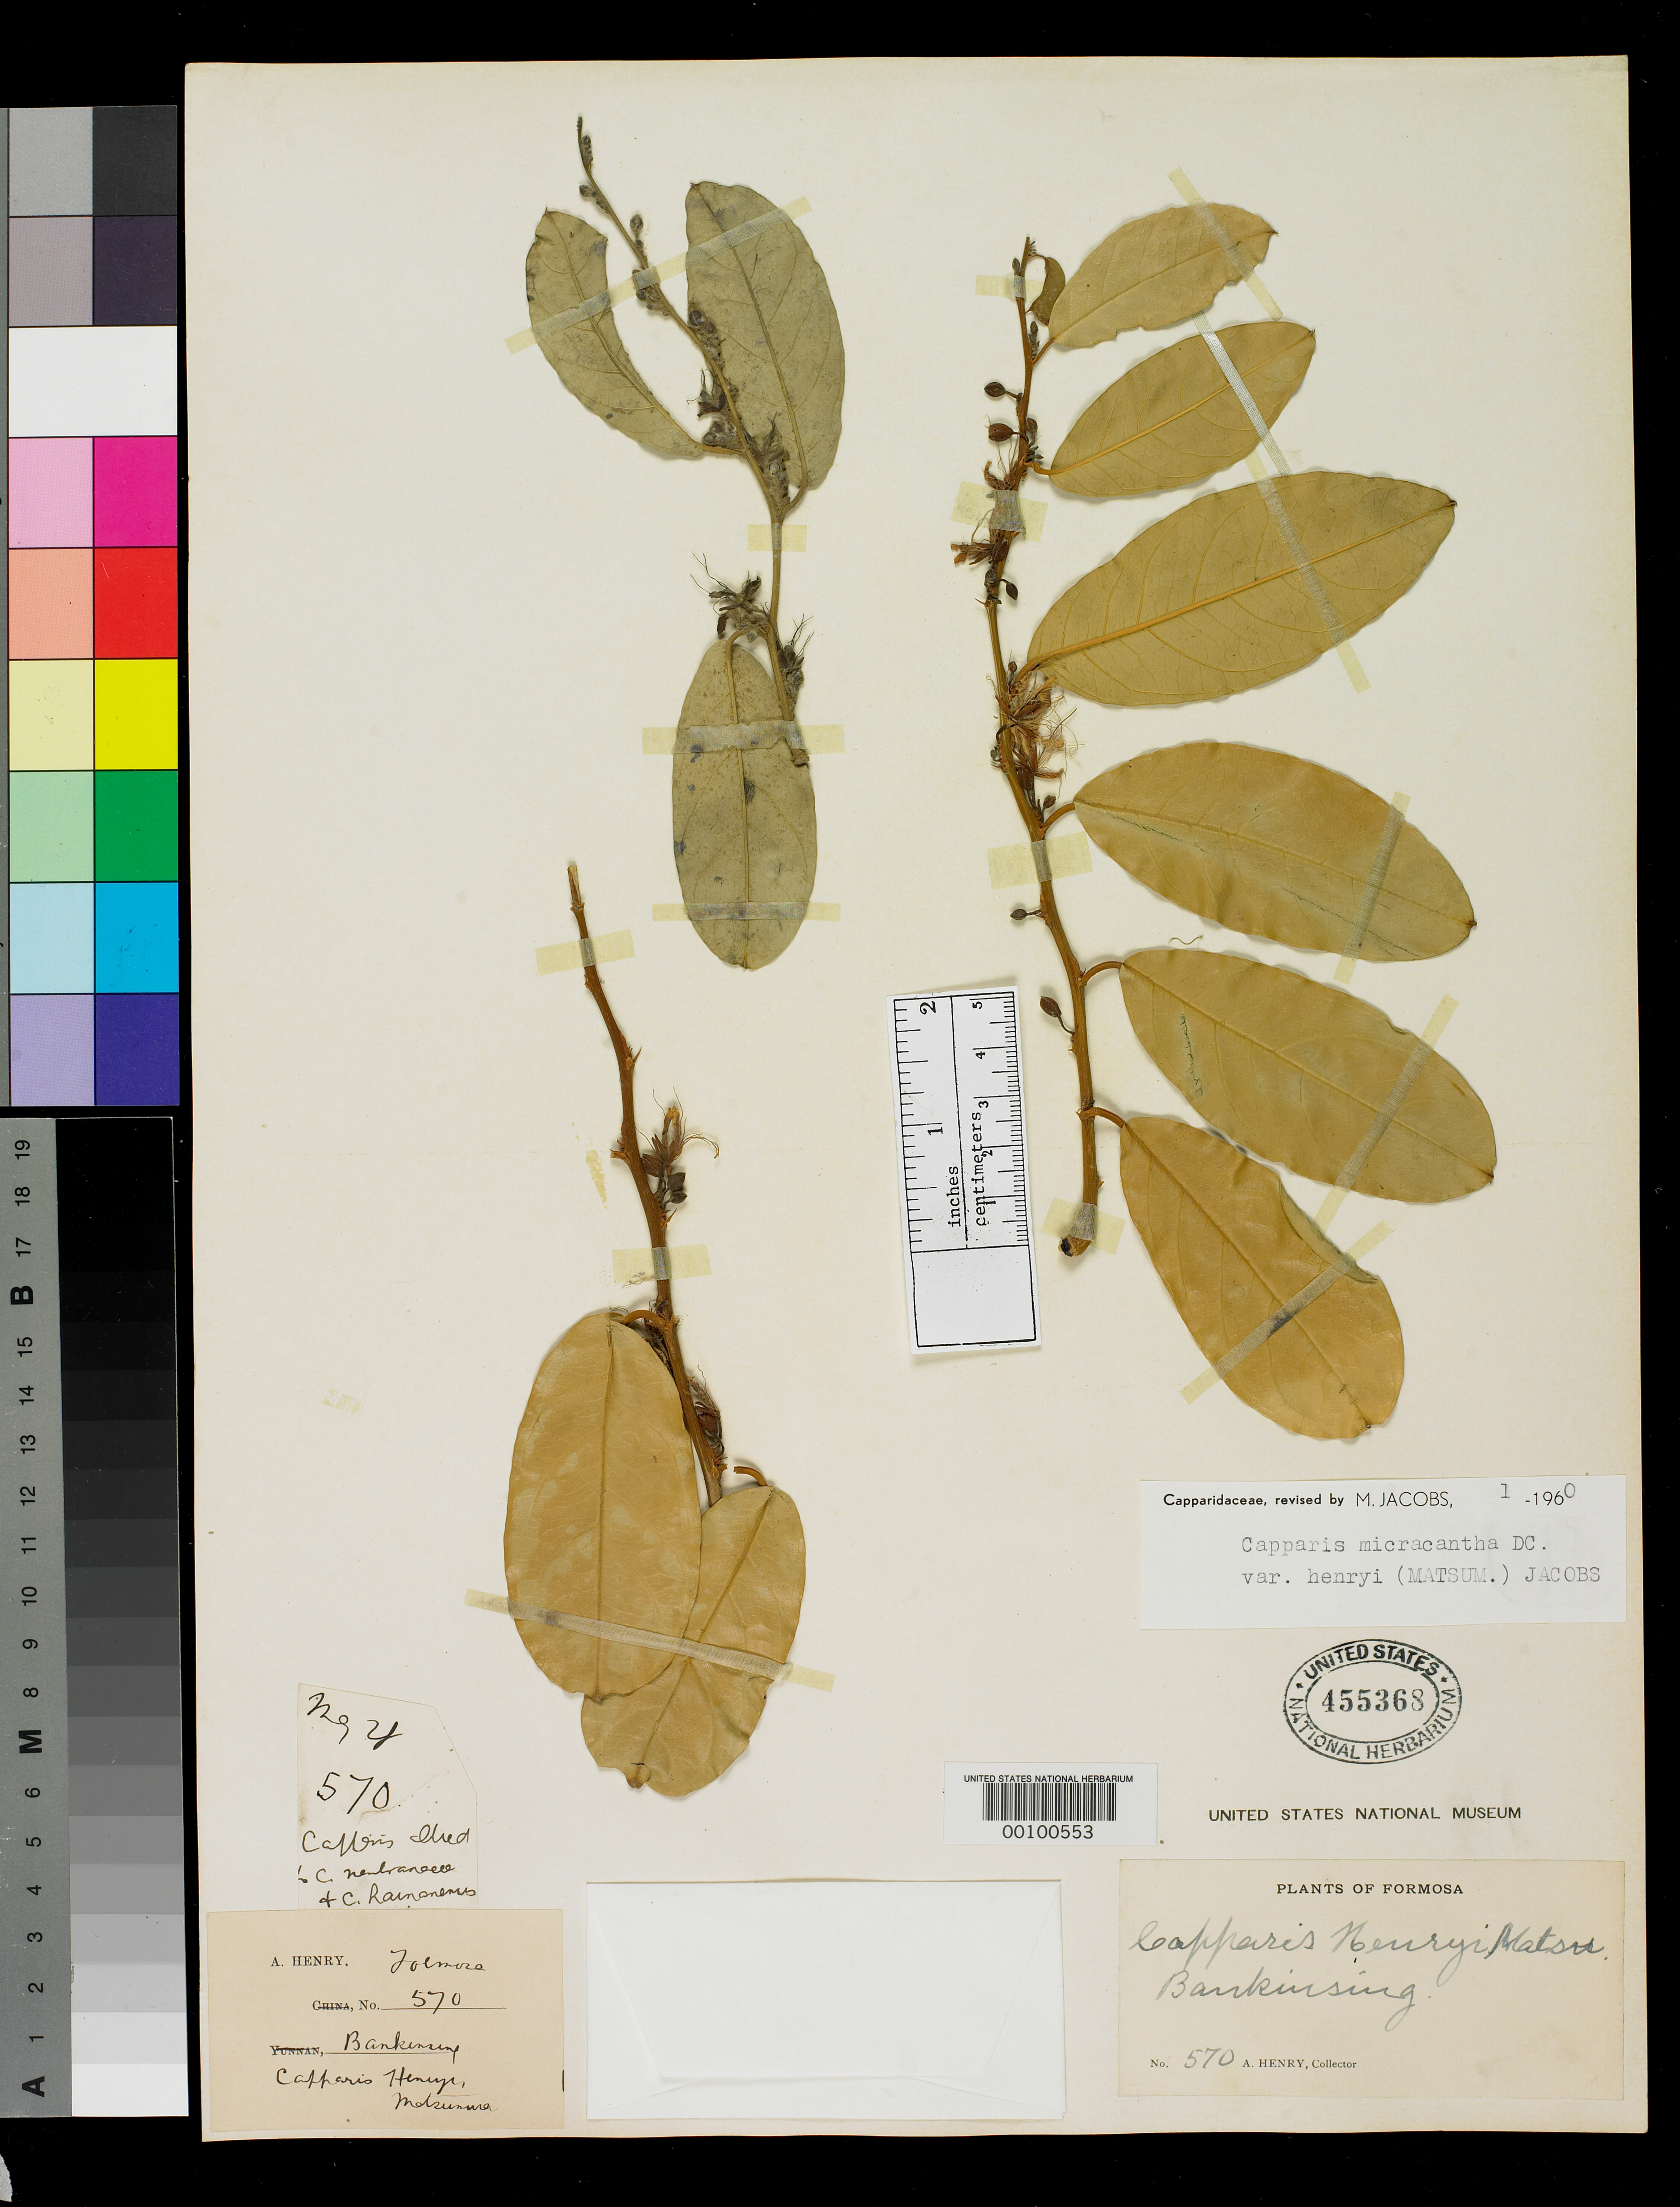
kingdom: Plantae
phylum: Tracheophyta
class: Magnoliopsida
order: Brassicales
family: Capparaceae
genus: Capparis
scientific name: Capparis henryi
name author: Matsum.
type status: Type Collection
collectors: A. Henry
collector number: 570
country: Taiwan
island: Taiwan [Formosa]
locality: Bankinsing.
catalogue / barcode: US 455368